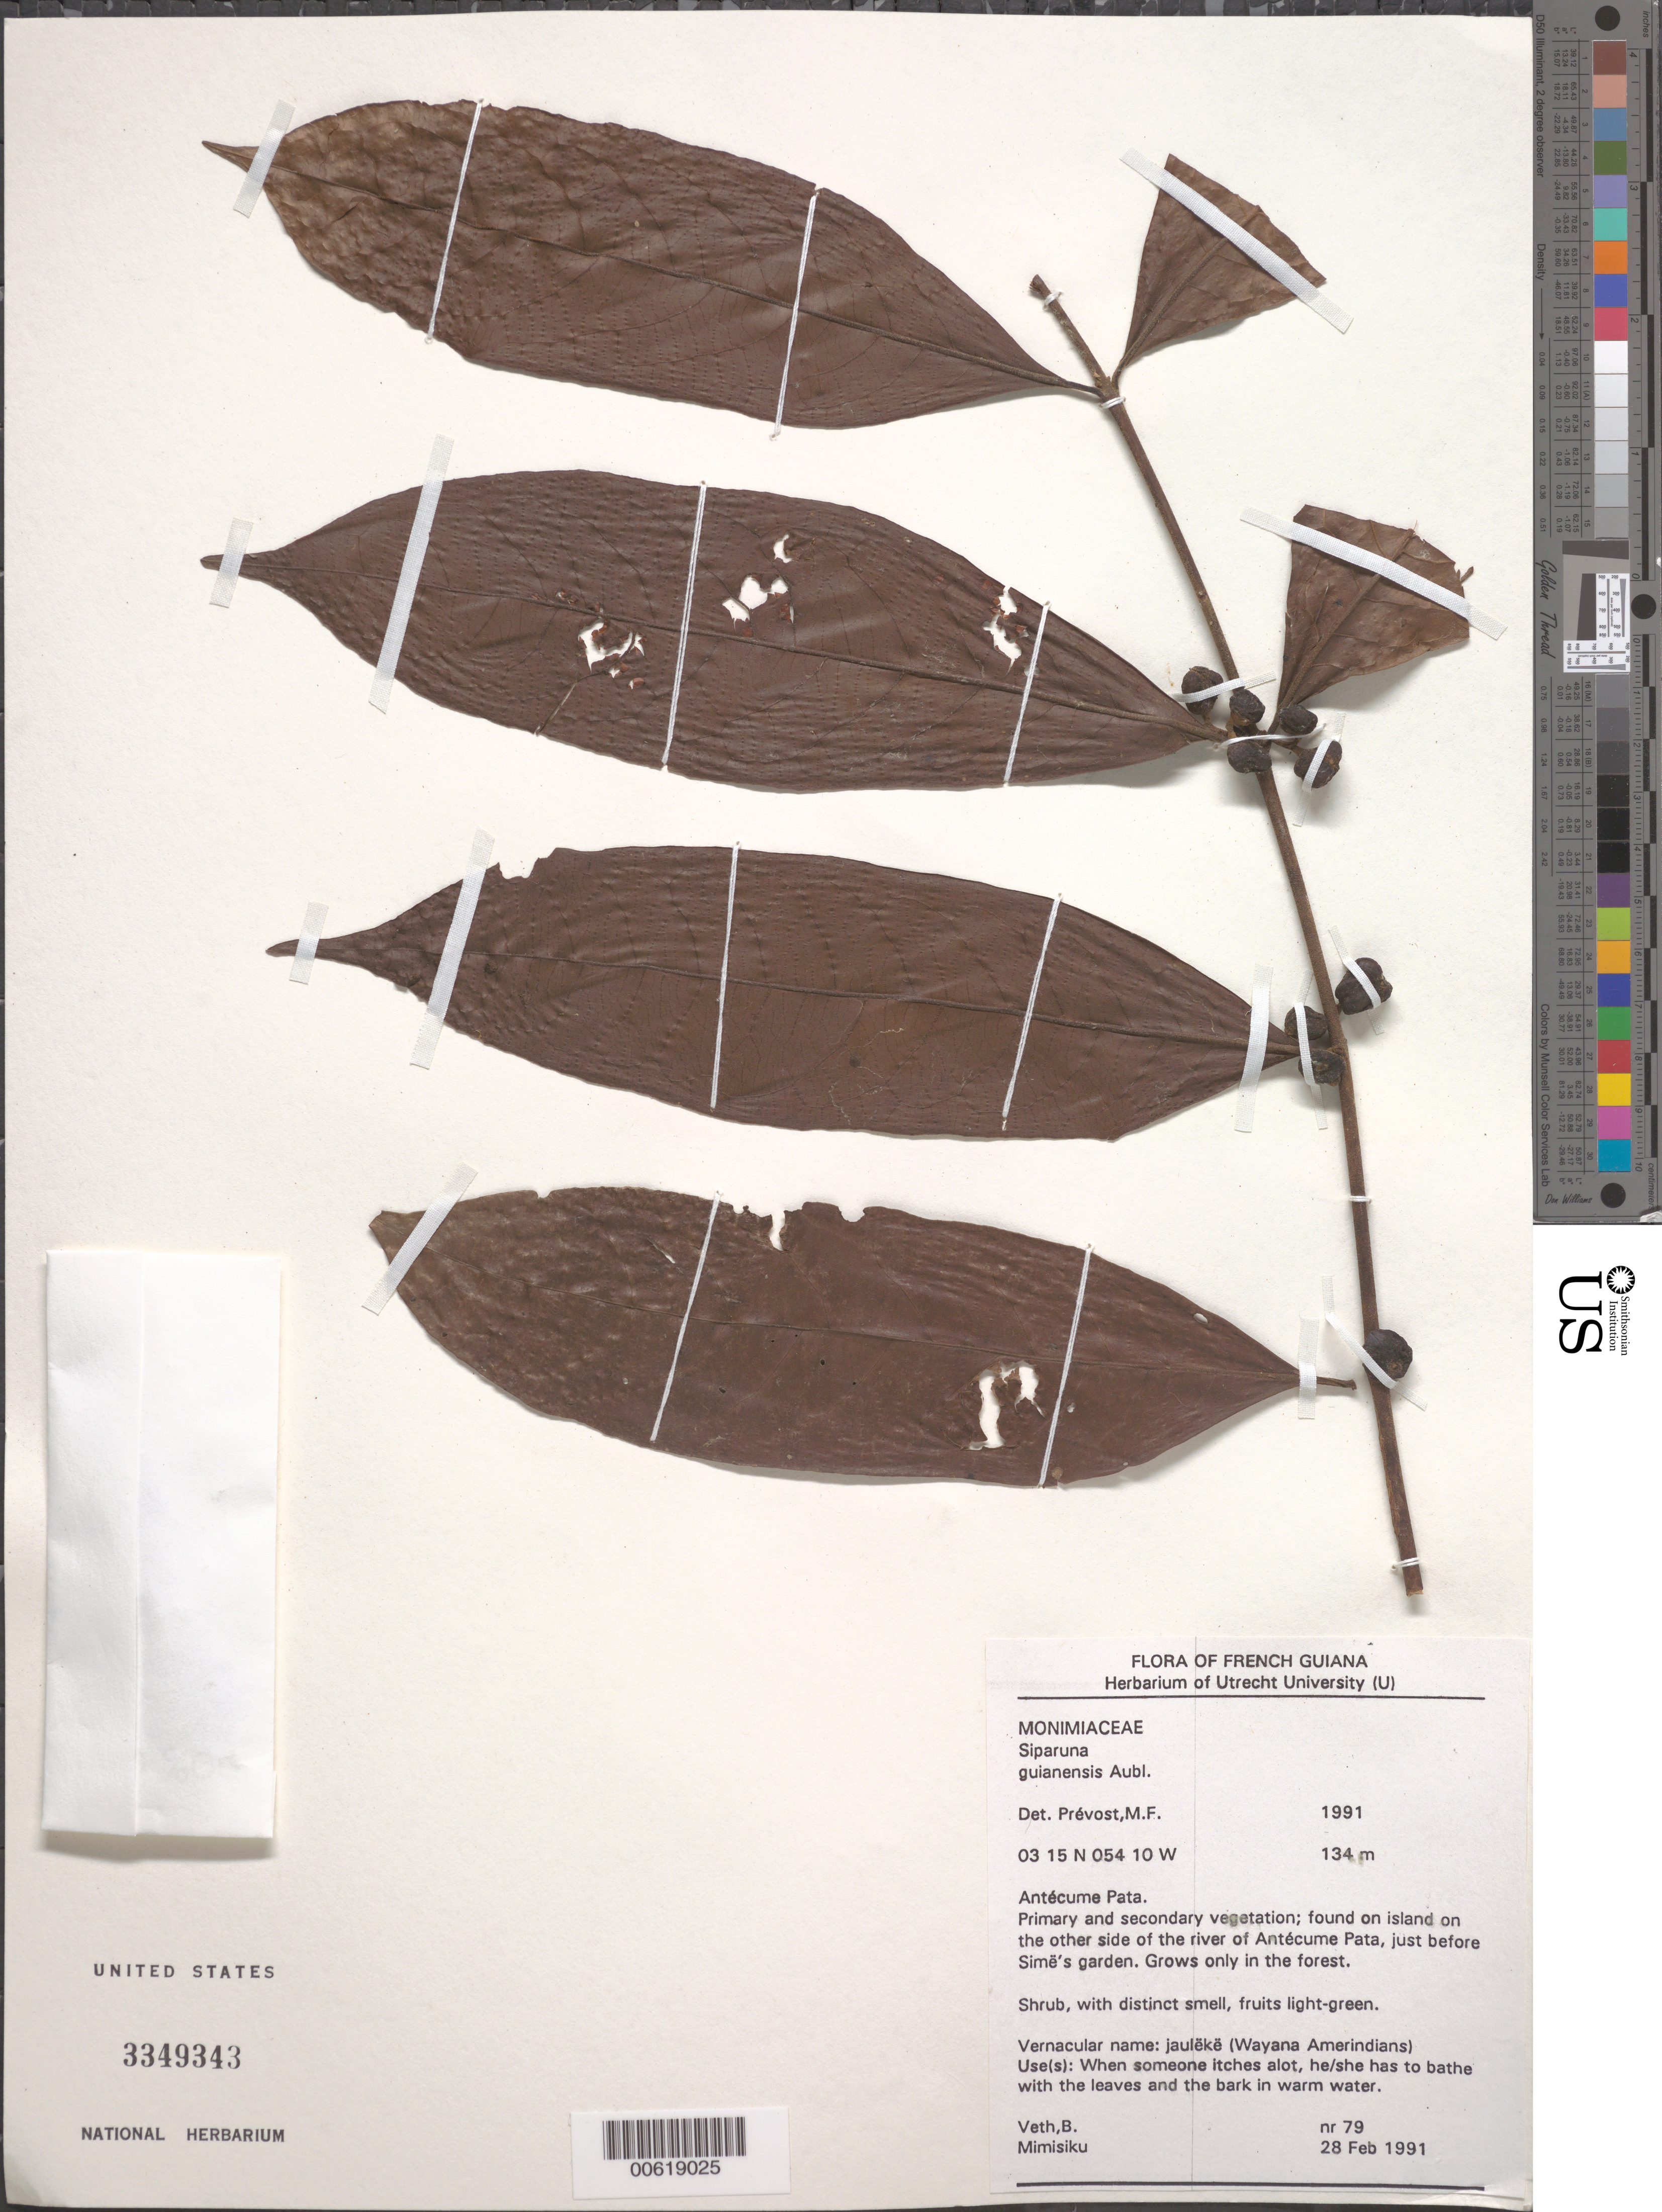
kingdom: Plantae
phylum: Tracheophyta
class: Magnoliopsida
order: Laurales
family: Siparunaceae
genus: Siparuna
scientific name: Siparuna guianensis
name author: Aubl.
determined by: Prévost, M.-F.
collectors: B. Veth & -. Mimisiku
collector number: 79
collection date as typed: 28-Feb-91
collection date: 1991-02-28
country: French Guiana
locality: Antécume Pata; island on the other side of the river from, just before Simë's garden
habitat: Primary and secondary forest, found on island. Grows only in the forest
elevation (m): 134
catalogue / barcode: US 3349343